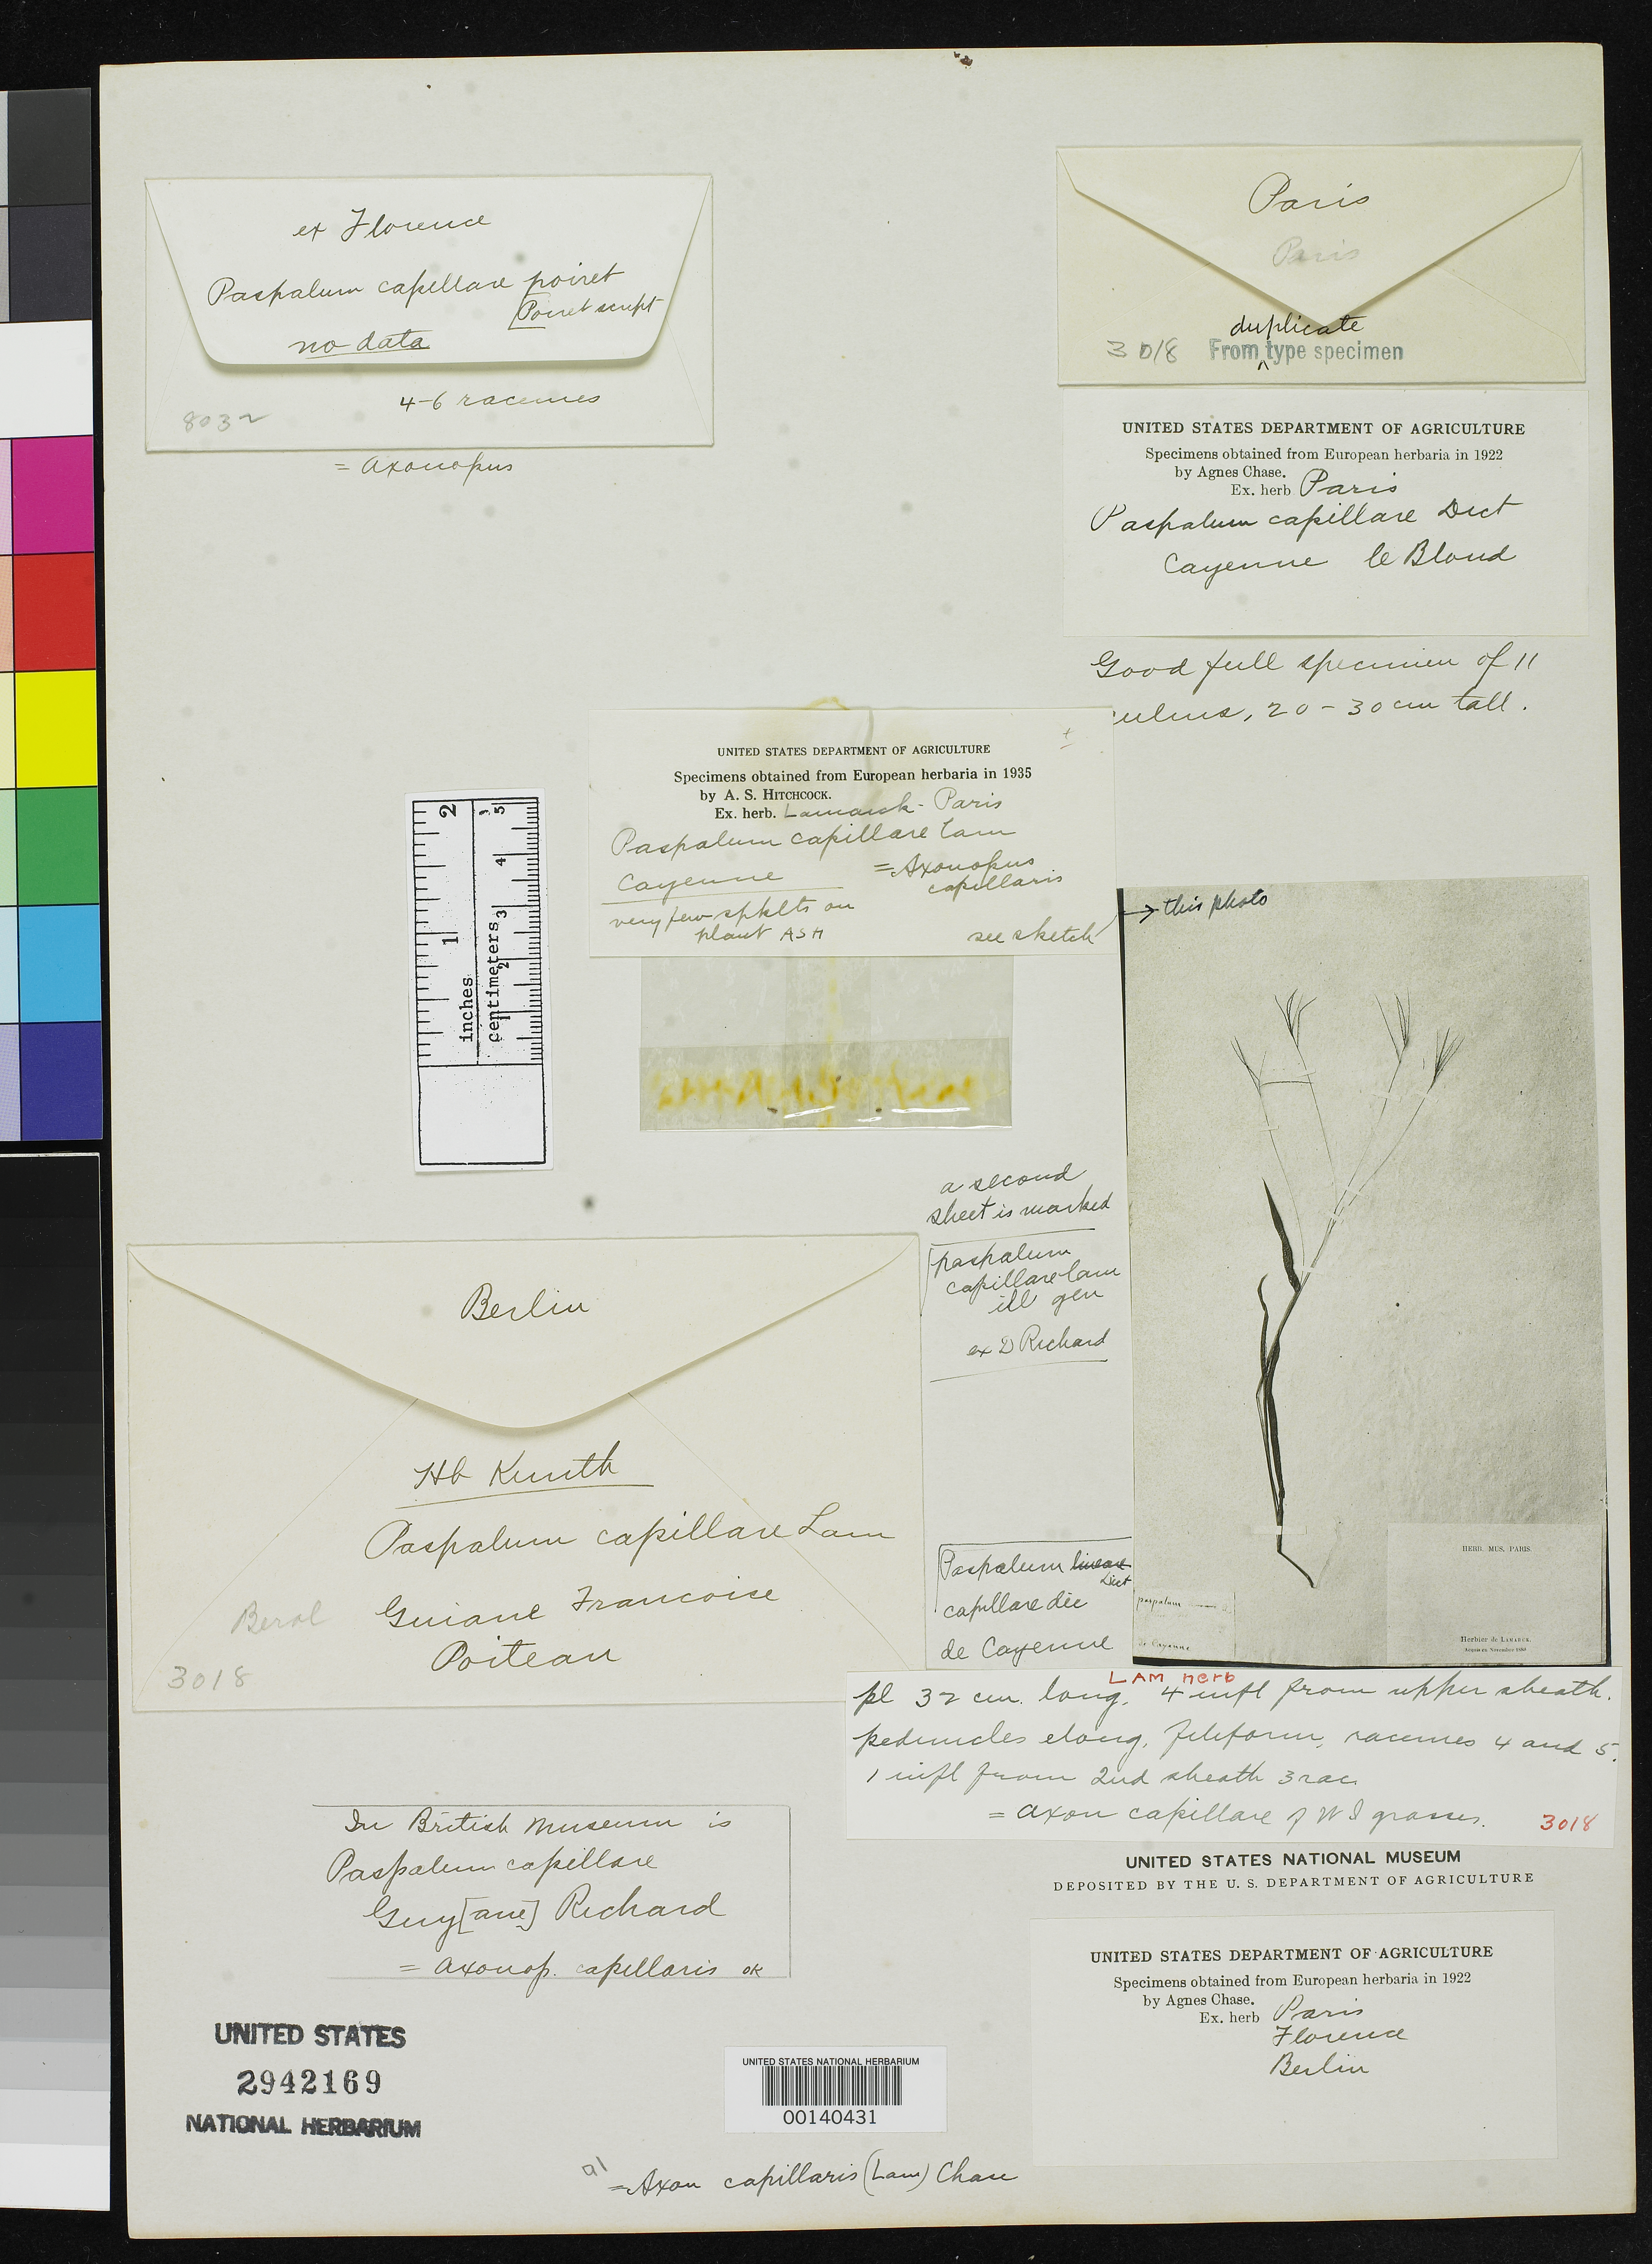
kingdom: Plantae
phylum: Tracheophyta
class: Liliopsida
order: Poales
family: Poaceae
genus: Paspalum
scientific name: Paspalum capillare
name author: Lam.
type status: Type Fragment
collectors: L. C. M. Richard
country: French Guiana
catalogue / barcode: US 2942169